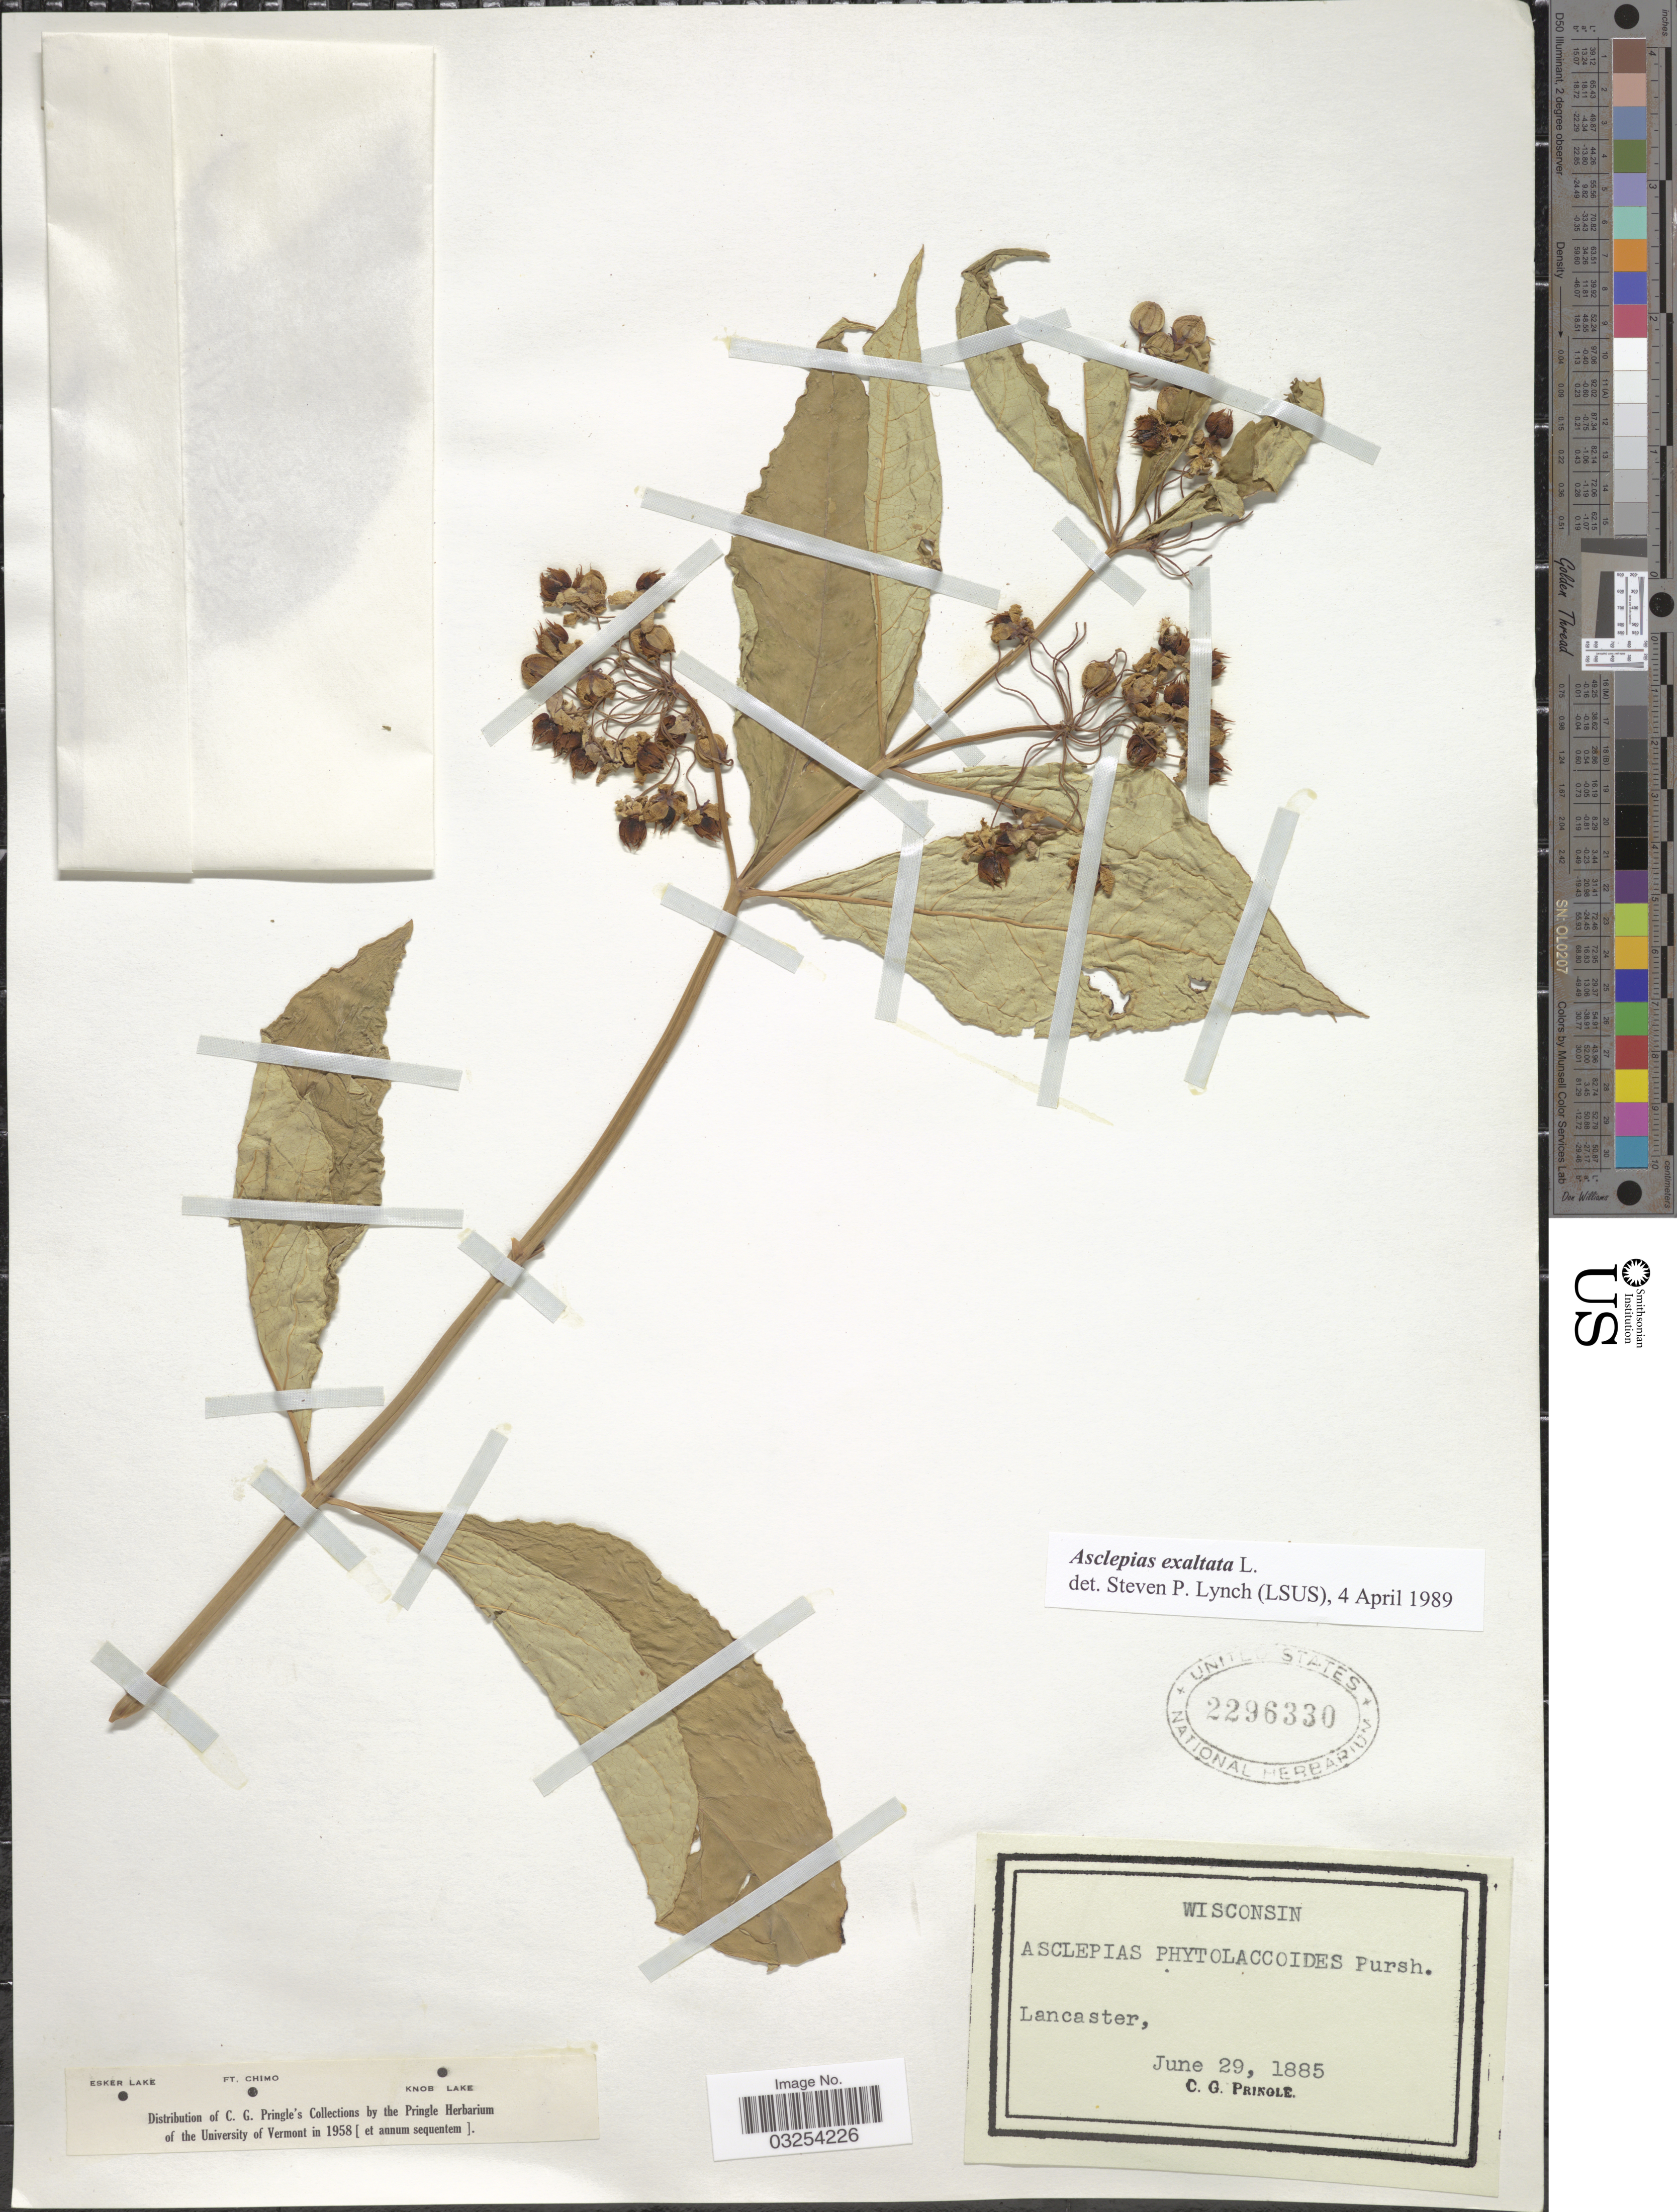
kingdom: Plantae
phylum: Tracheophyta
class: Magnoliopsida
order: Gentianales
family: Apocynaceae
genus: Asclepias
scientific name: Asclepias exaltata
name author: Muhl.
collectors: C. G. Pringle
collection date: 1885-06-29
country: United States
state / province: Wisconsin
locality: Lancaster.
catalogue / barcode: US 2296330